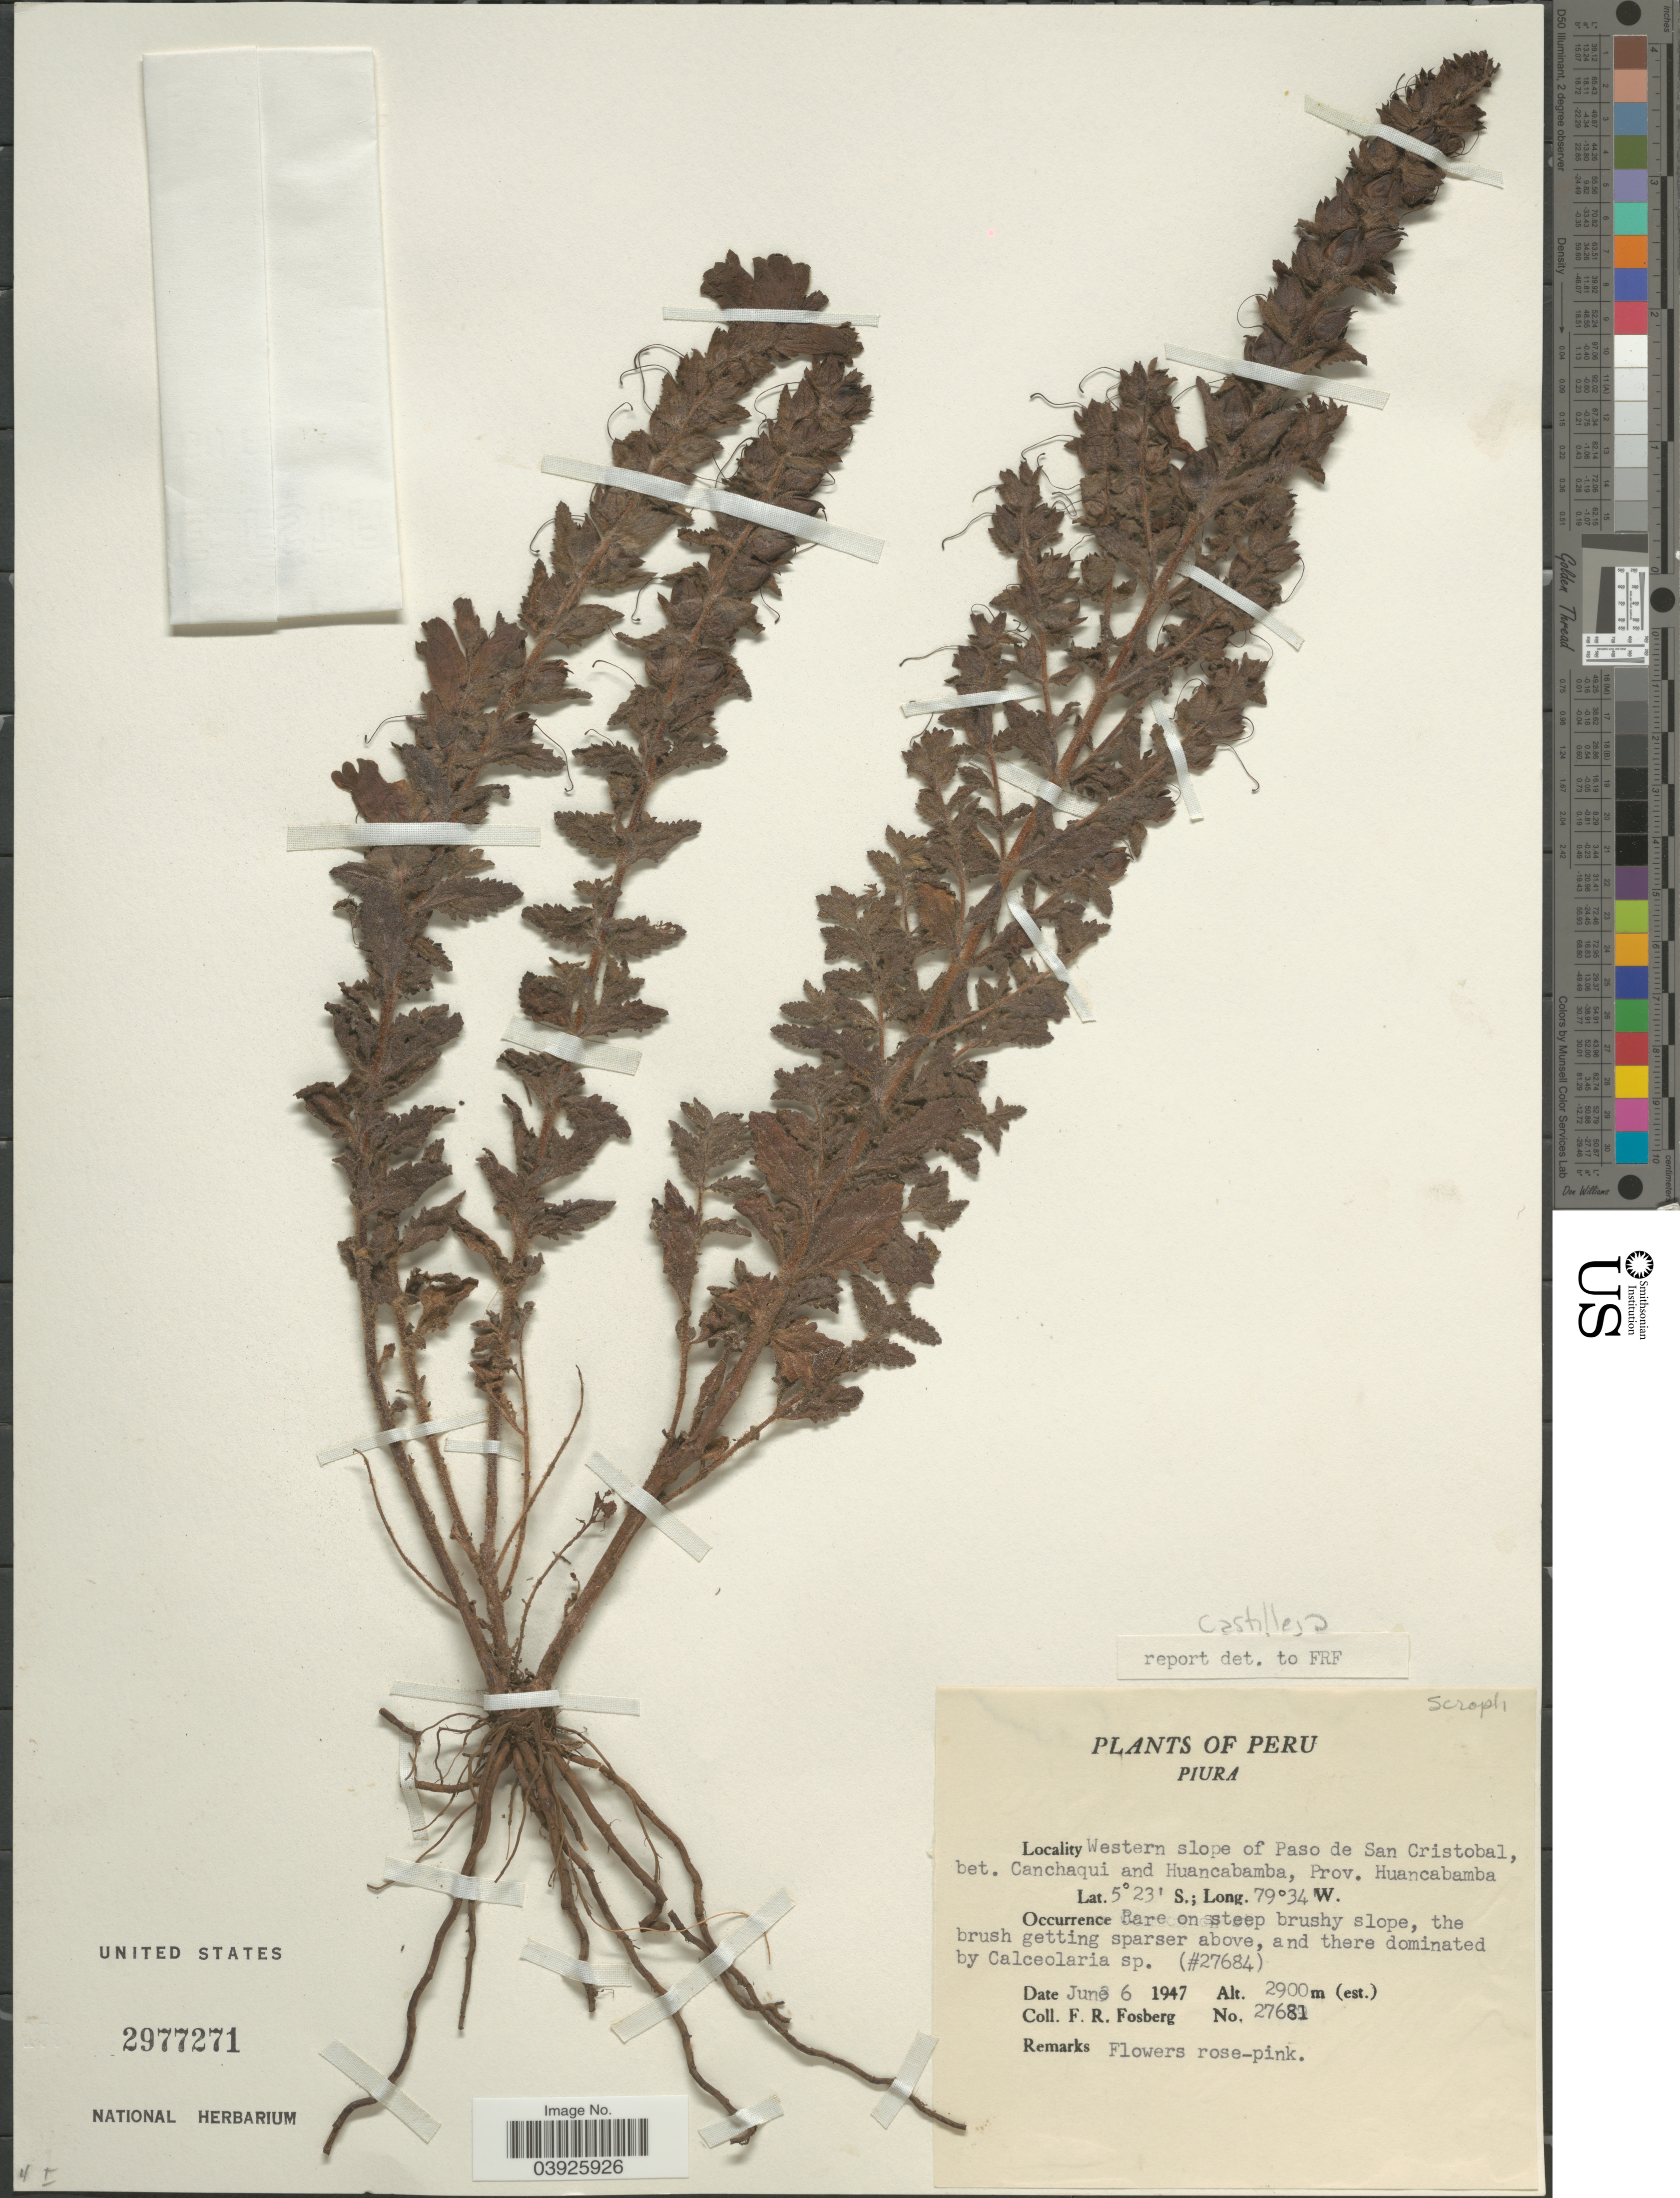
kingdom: Plantae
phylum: Tracheophyta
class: Magnoliopsida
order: Lamiales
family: Scrophulariaceae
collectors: F. R. Fosberg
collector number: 27681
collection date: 1947-06-06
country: Peru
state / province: Piura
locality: Western slope op Paso de San Cristobal, bet. Canchaqui and Huancabamba, Prov. Huancabamba.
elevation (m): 2900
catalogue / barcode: US 2977271